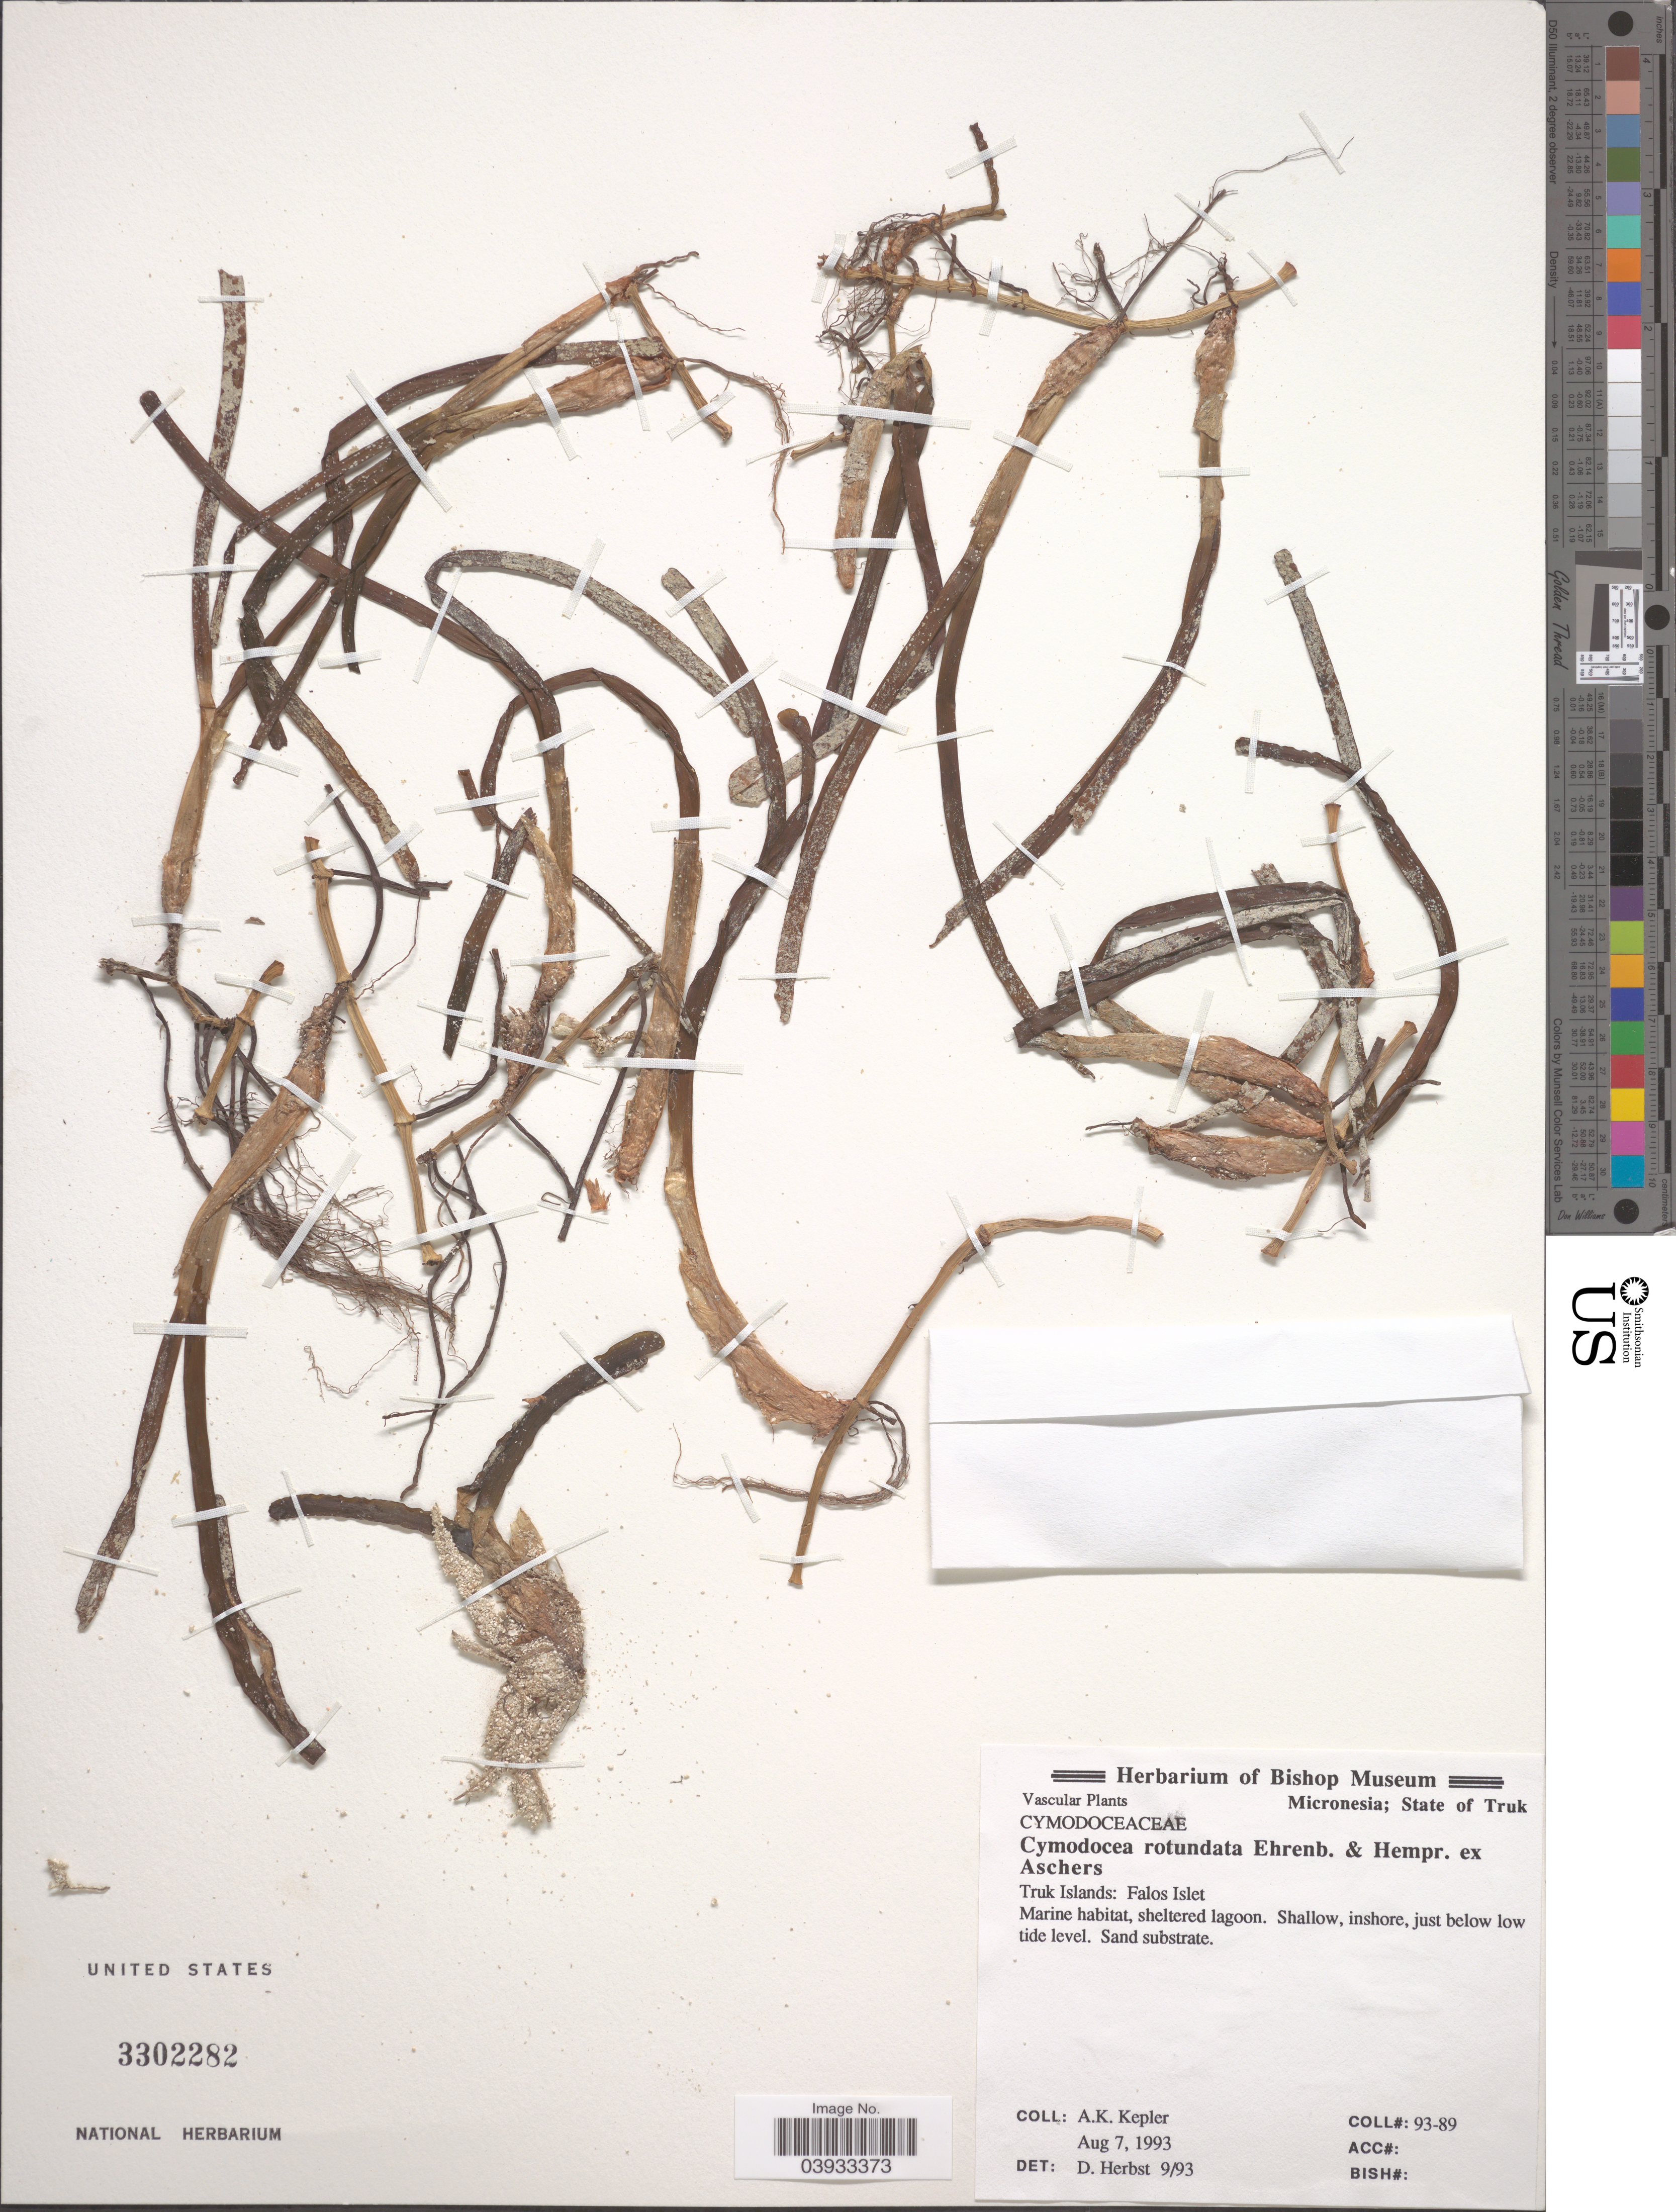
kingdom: Plantae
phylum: Tracheophyta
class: Liliopsida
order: Alismatales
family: Cymodoceaceae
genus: Cymodocea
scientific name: Cymodocea rotundata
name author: Asch. & Schweinf.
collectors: A. K. Kepler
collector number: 93-89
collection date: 1993-08-07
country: Micronesia, Federated States of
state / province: Truk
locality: Truk Islands: Falos Islet.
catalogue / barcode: US 3302282